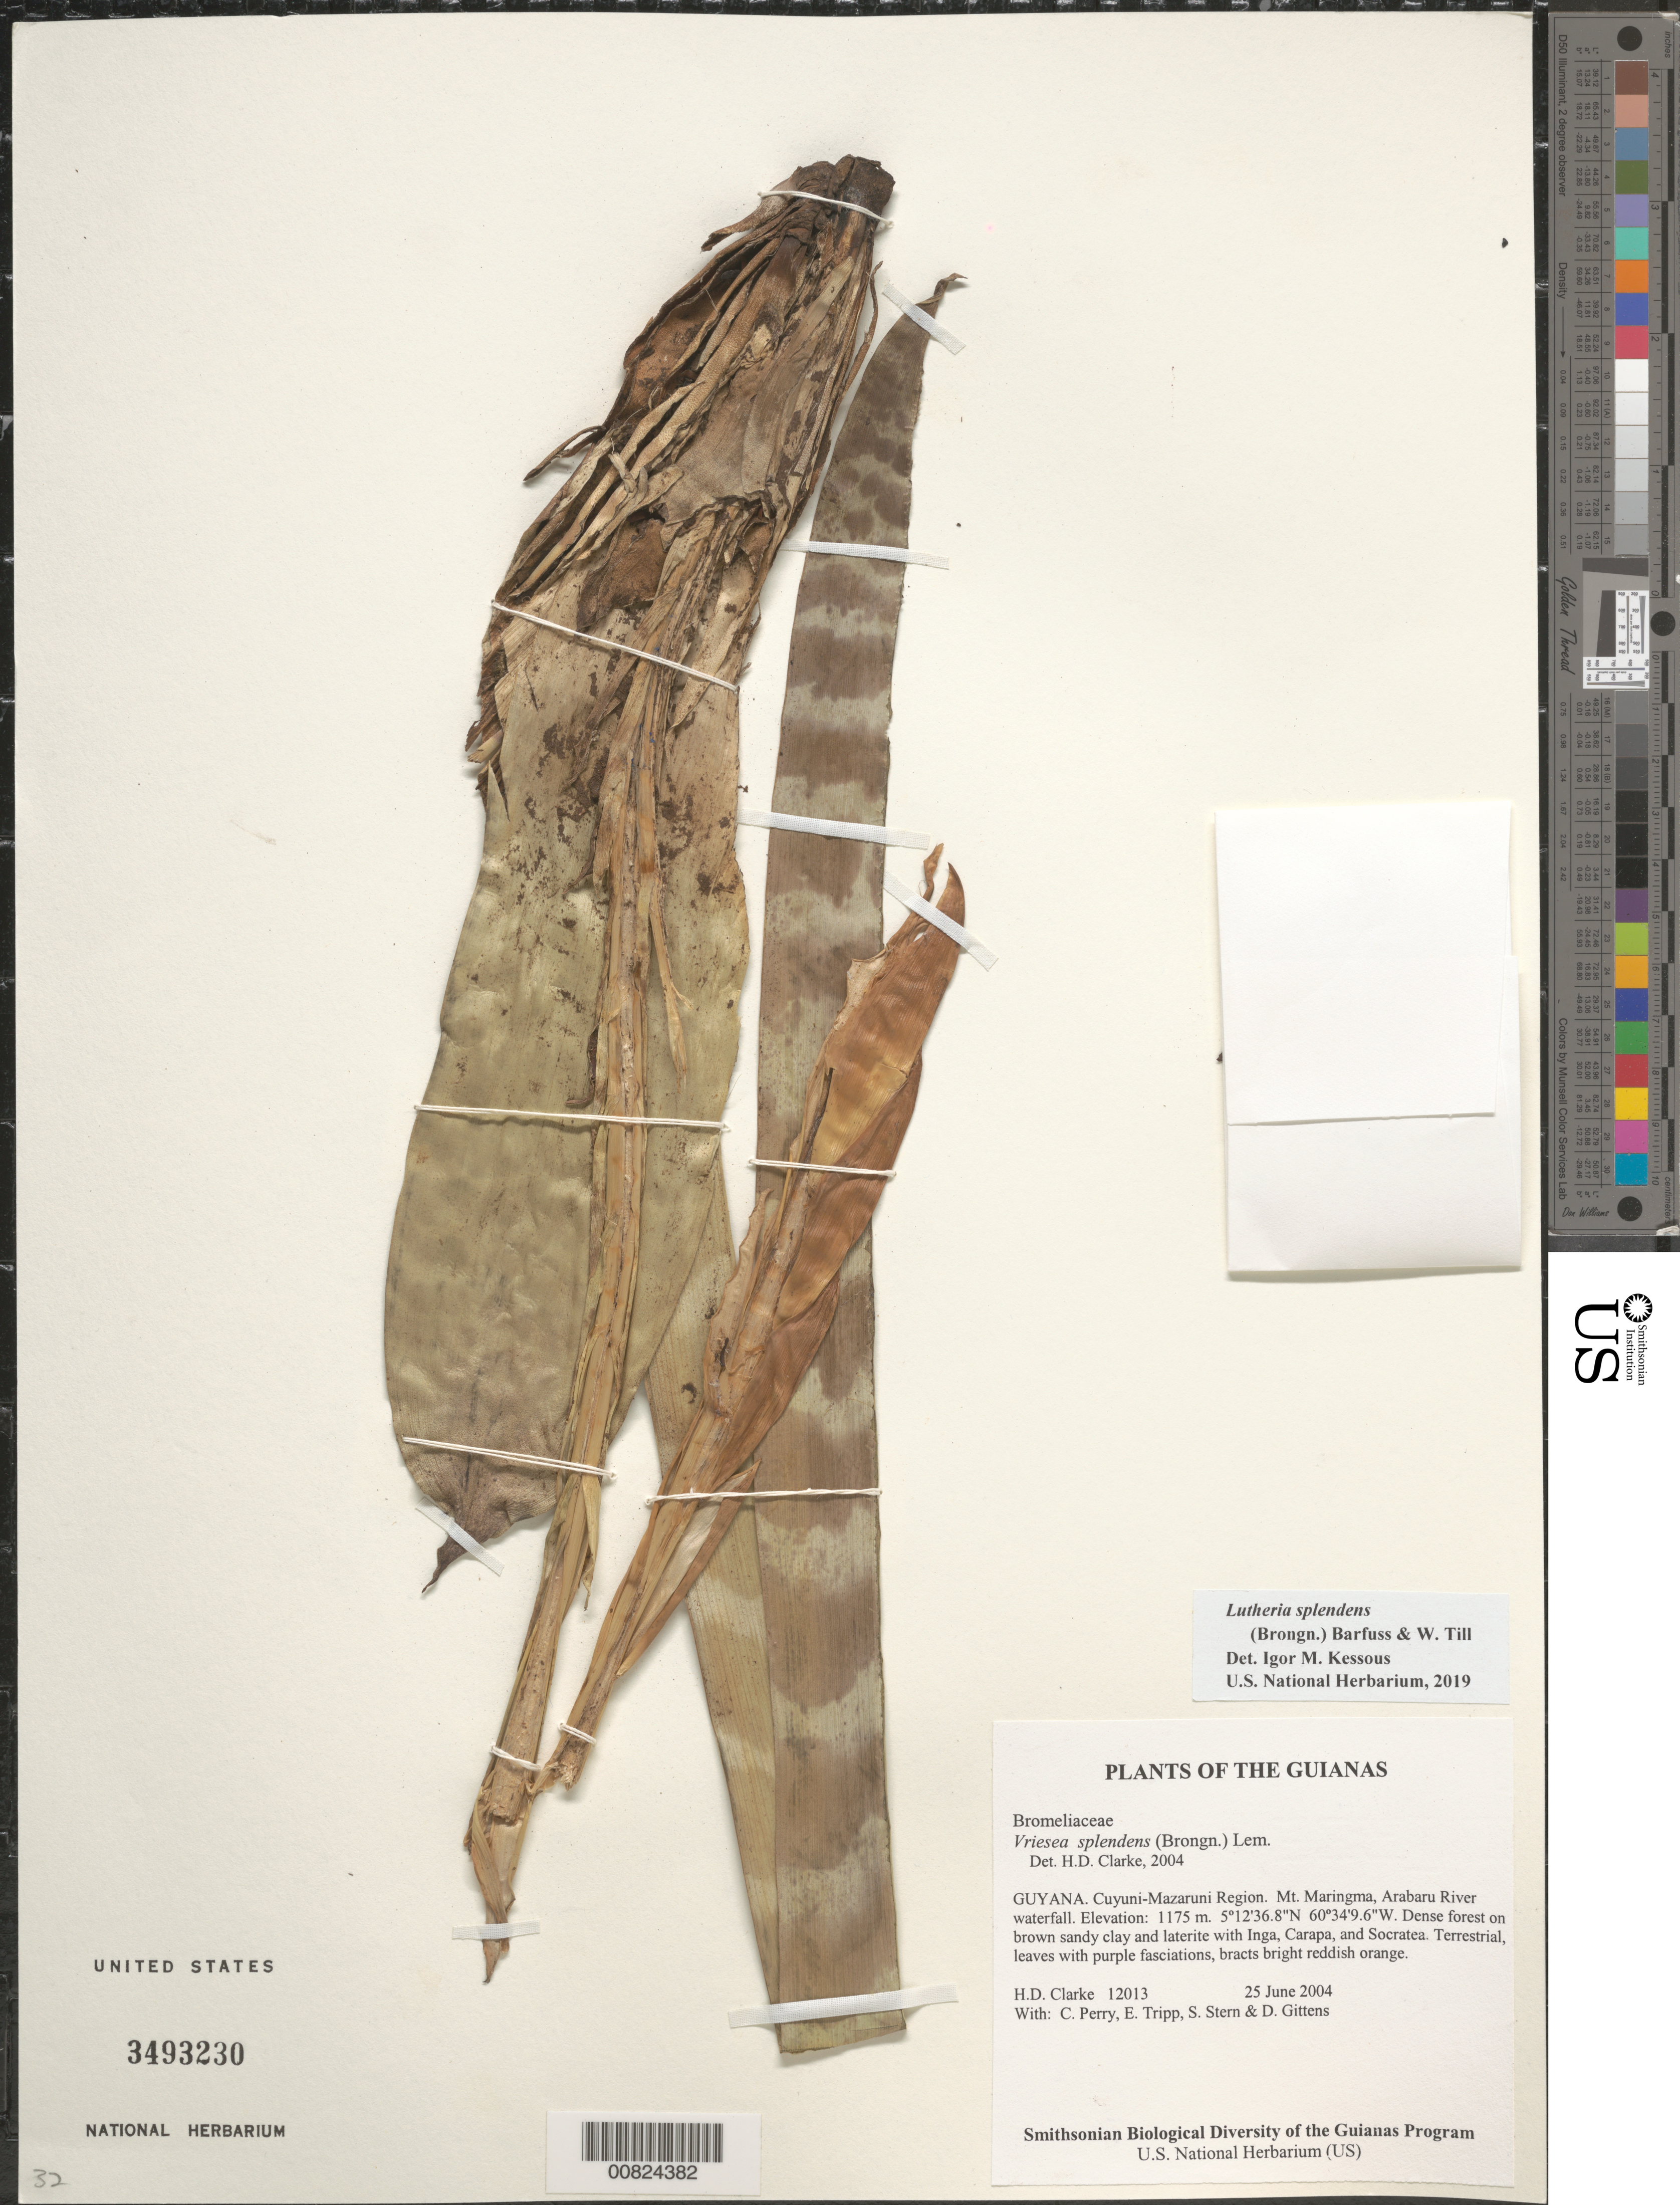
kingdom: Plantae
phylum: Tracheophyta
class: Liliopsida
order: Poales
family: Bromeliaceae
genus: Lutheria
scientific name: Lutheria splendens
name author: (Brongn.) W. Till & Barfuss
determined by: Kessous, Igor M.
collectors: H. D. Clarke, C. Perry, E. Tripp, S. R. Stern & D. Gittens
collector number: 12013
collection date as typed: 25 June 2004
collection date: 2004-06-25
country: Guyana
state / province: Cuyuni-Mazaruni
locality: Mt. Maringma, Arabaru River waterfall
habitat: Dense forest on brown sandy clay and laterite with Inga, Carapa, and Socratea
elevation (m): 1175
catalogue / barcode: US 3493230